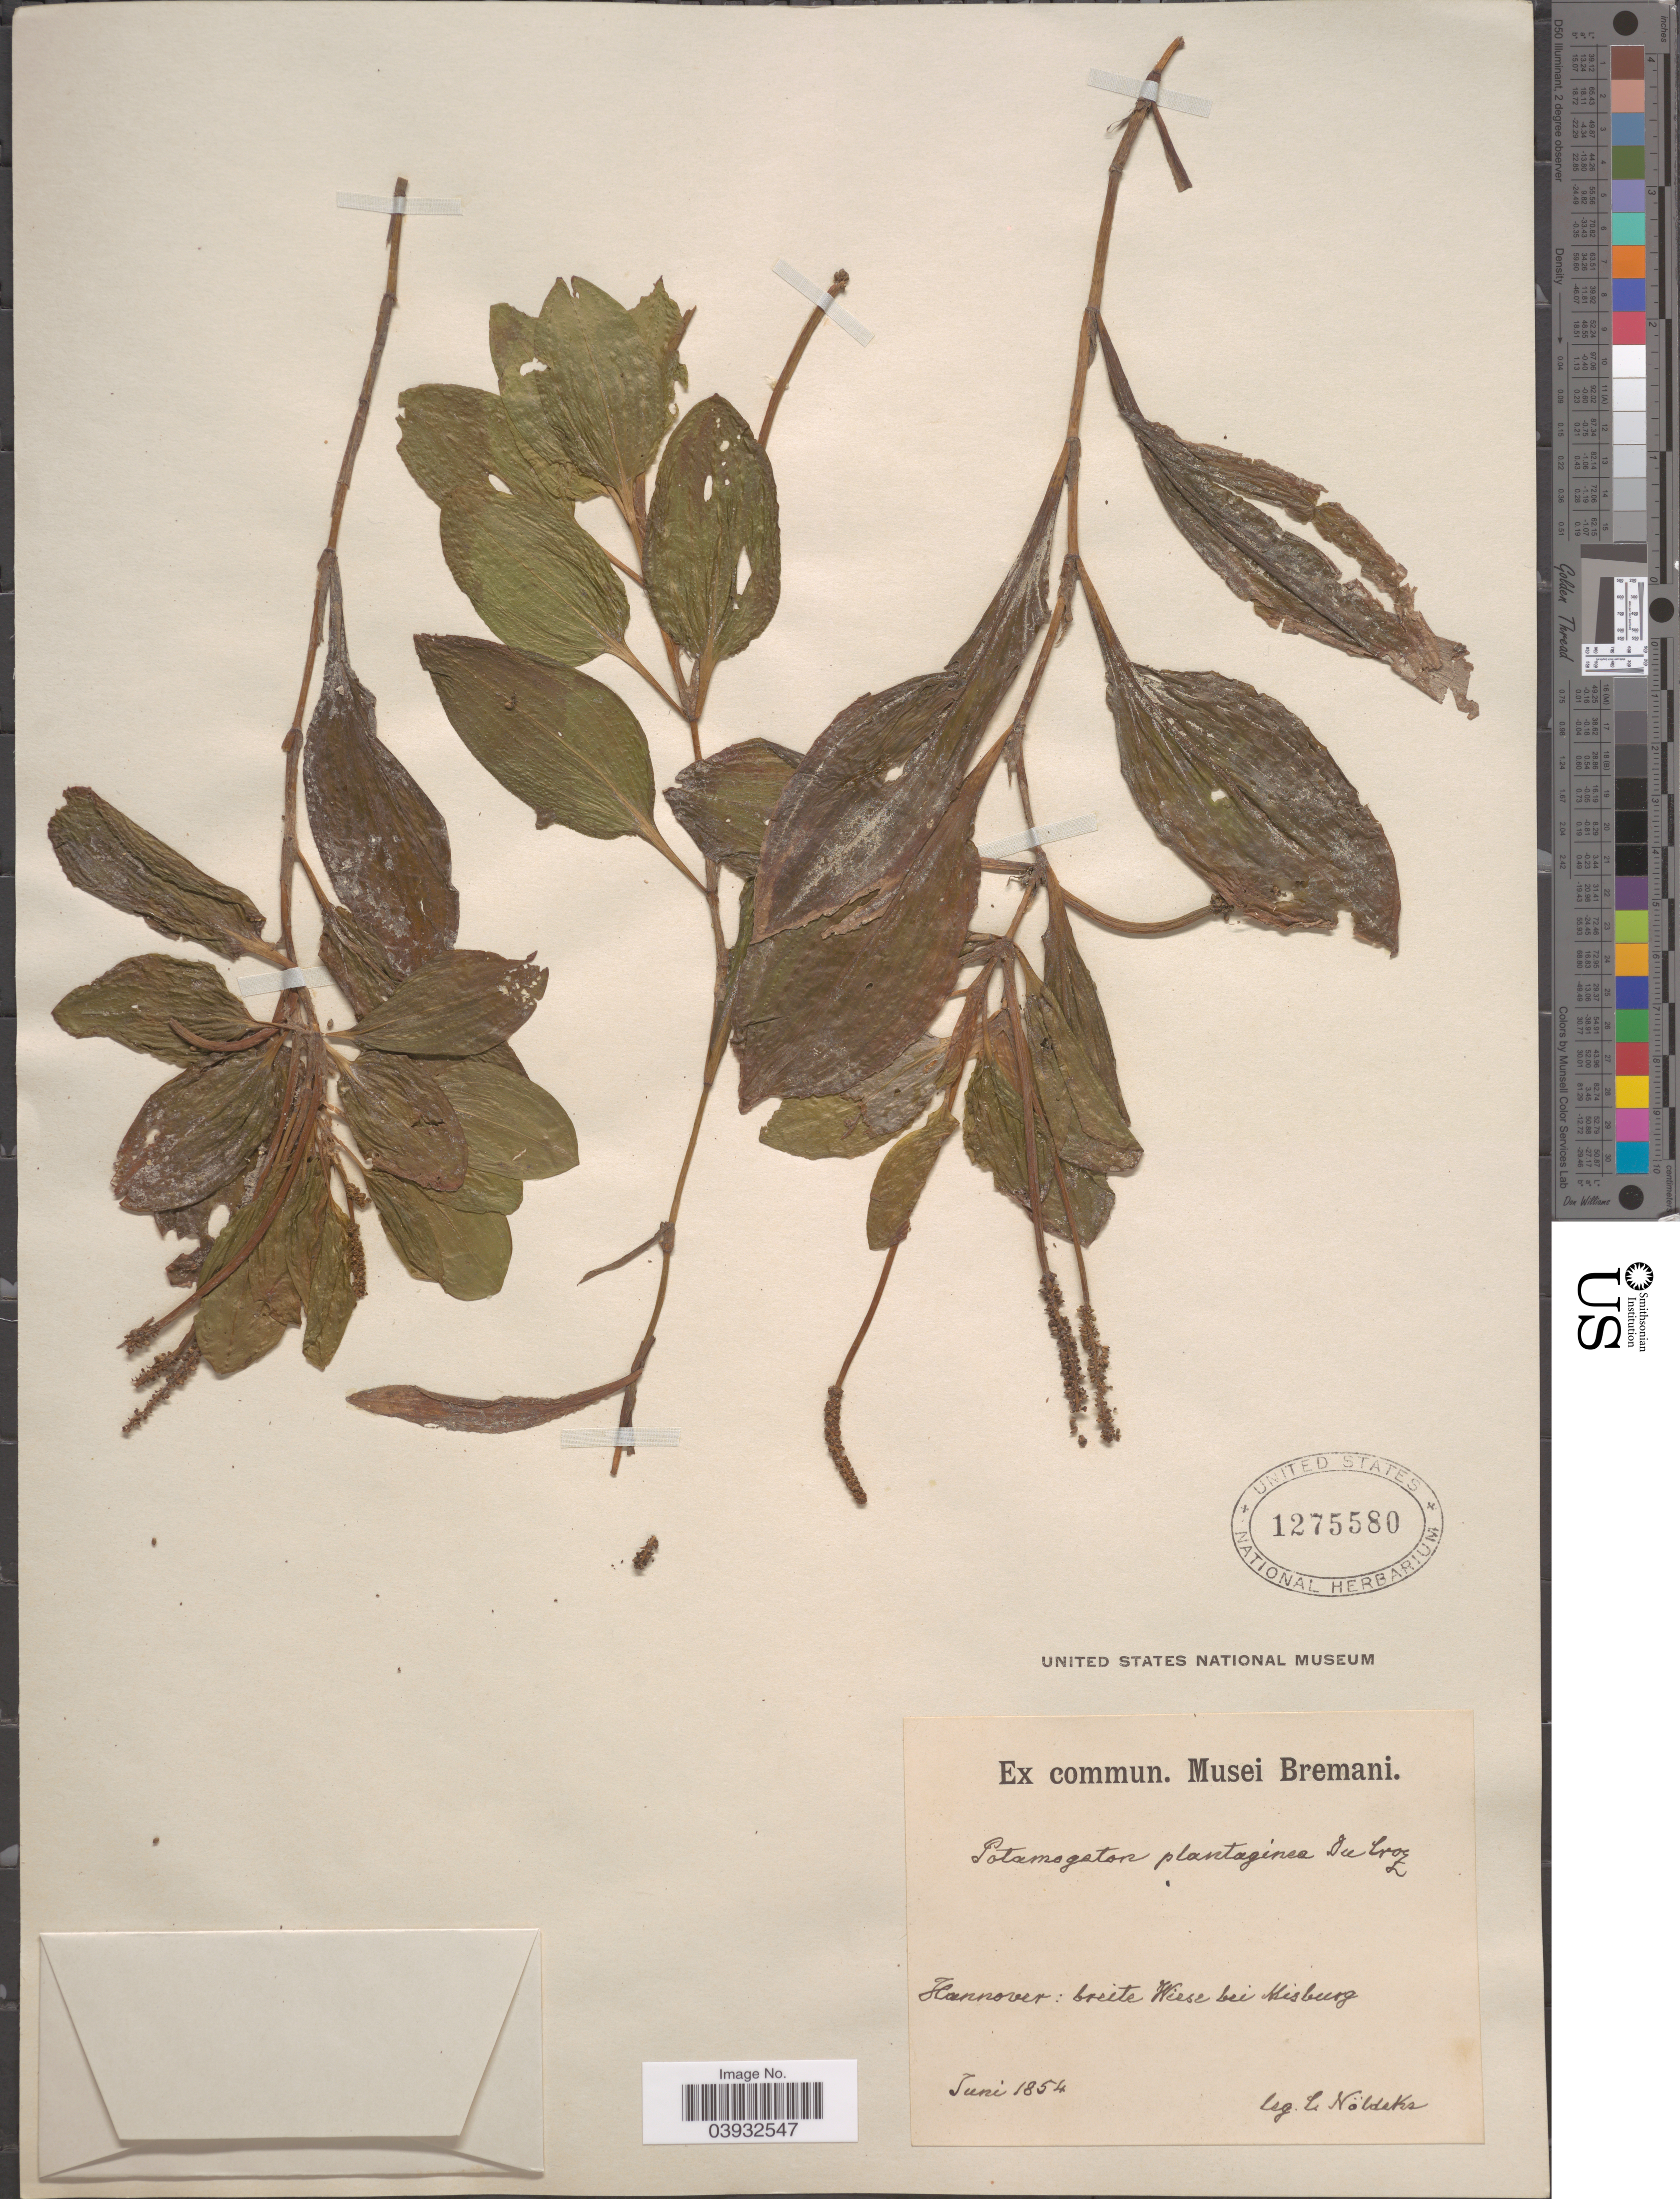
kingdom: Plantae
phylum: Tracheophyta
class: Liliopsida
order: Alismatales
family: Potamogetonaceae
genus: Potamogeton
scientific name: Potamogeton plantagineus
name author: Ducros ex Roem. & Schult.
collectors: C. Noldeke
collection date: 1854-06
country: Germany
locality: Hannover: breite Wiese bei Misburg.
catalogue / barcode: US 1275580